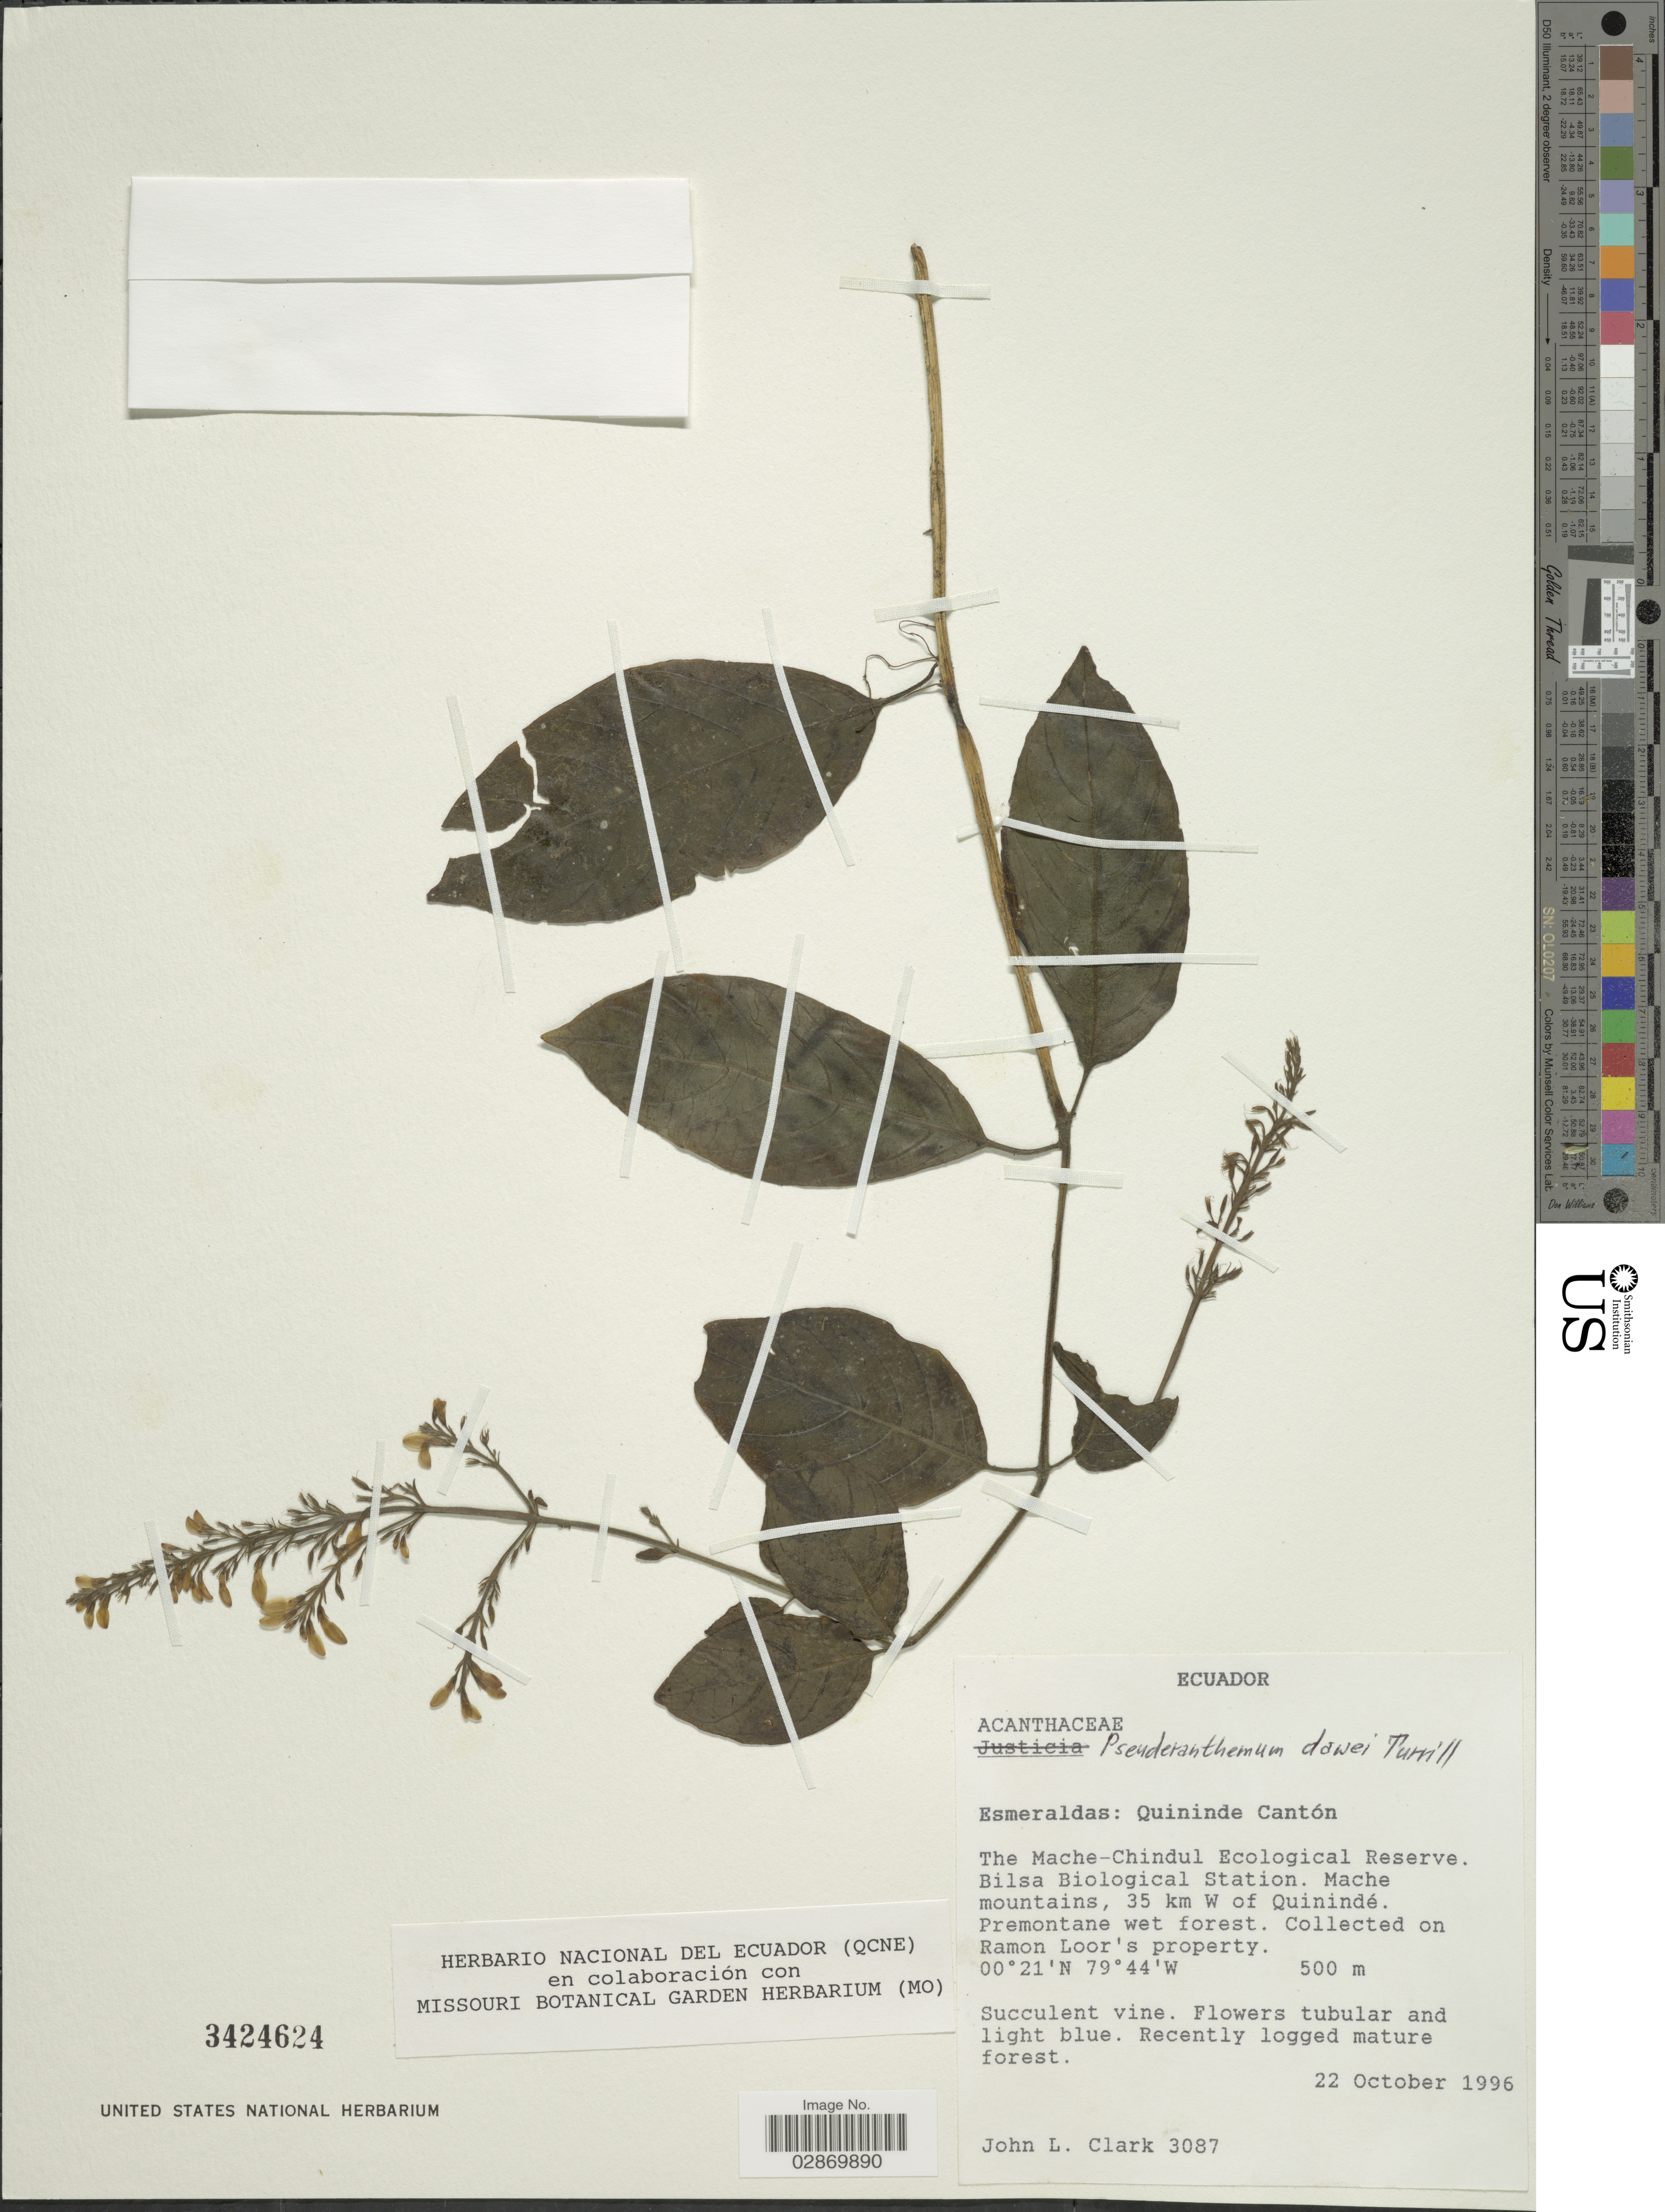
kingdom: Plantae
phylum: Tracheophyta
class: Magnoliopsida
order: Lamiales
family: Acanthaceae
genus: Pseuderanthemum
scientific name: Pseuderanthemum dawei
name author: Turrill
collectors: J. L. Clark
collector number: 3087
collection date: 1996-10-22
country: Ecuador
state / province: Esmeraldas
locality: Quininde Cantón, The Mache-Chindul Ecological Reserve, Bilsa Biological Station, Mache mountains, 35 km W of Quinindé, Collected on Ramon Loor's property.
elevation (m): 500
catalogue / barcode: US 3424624